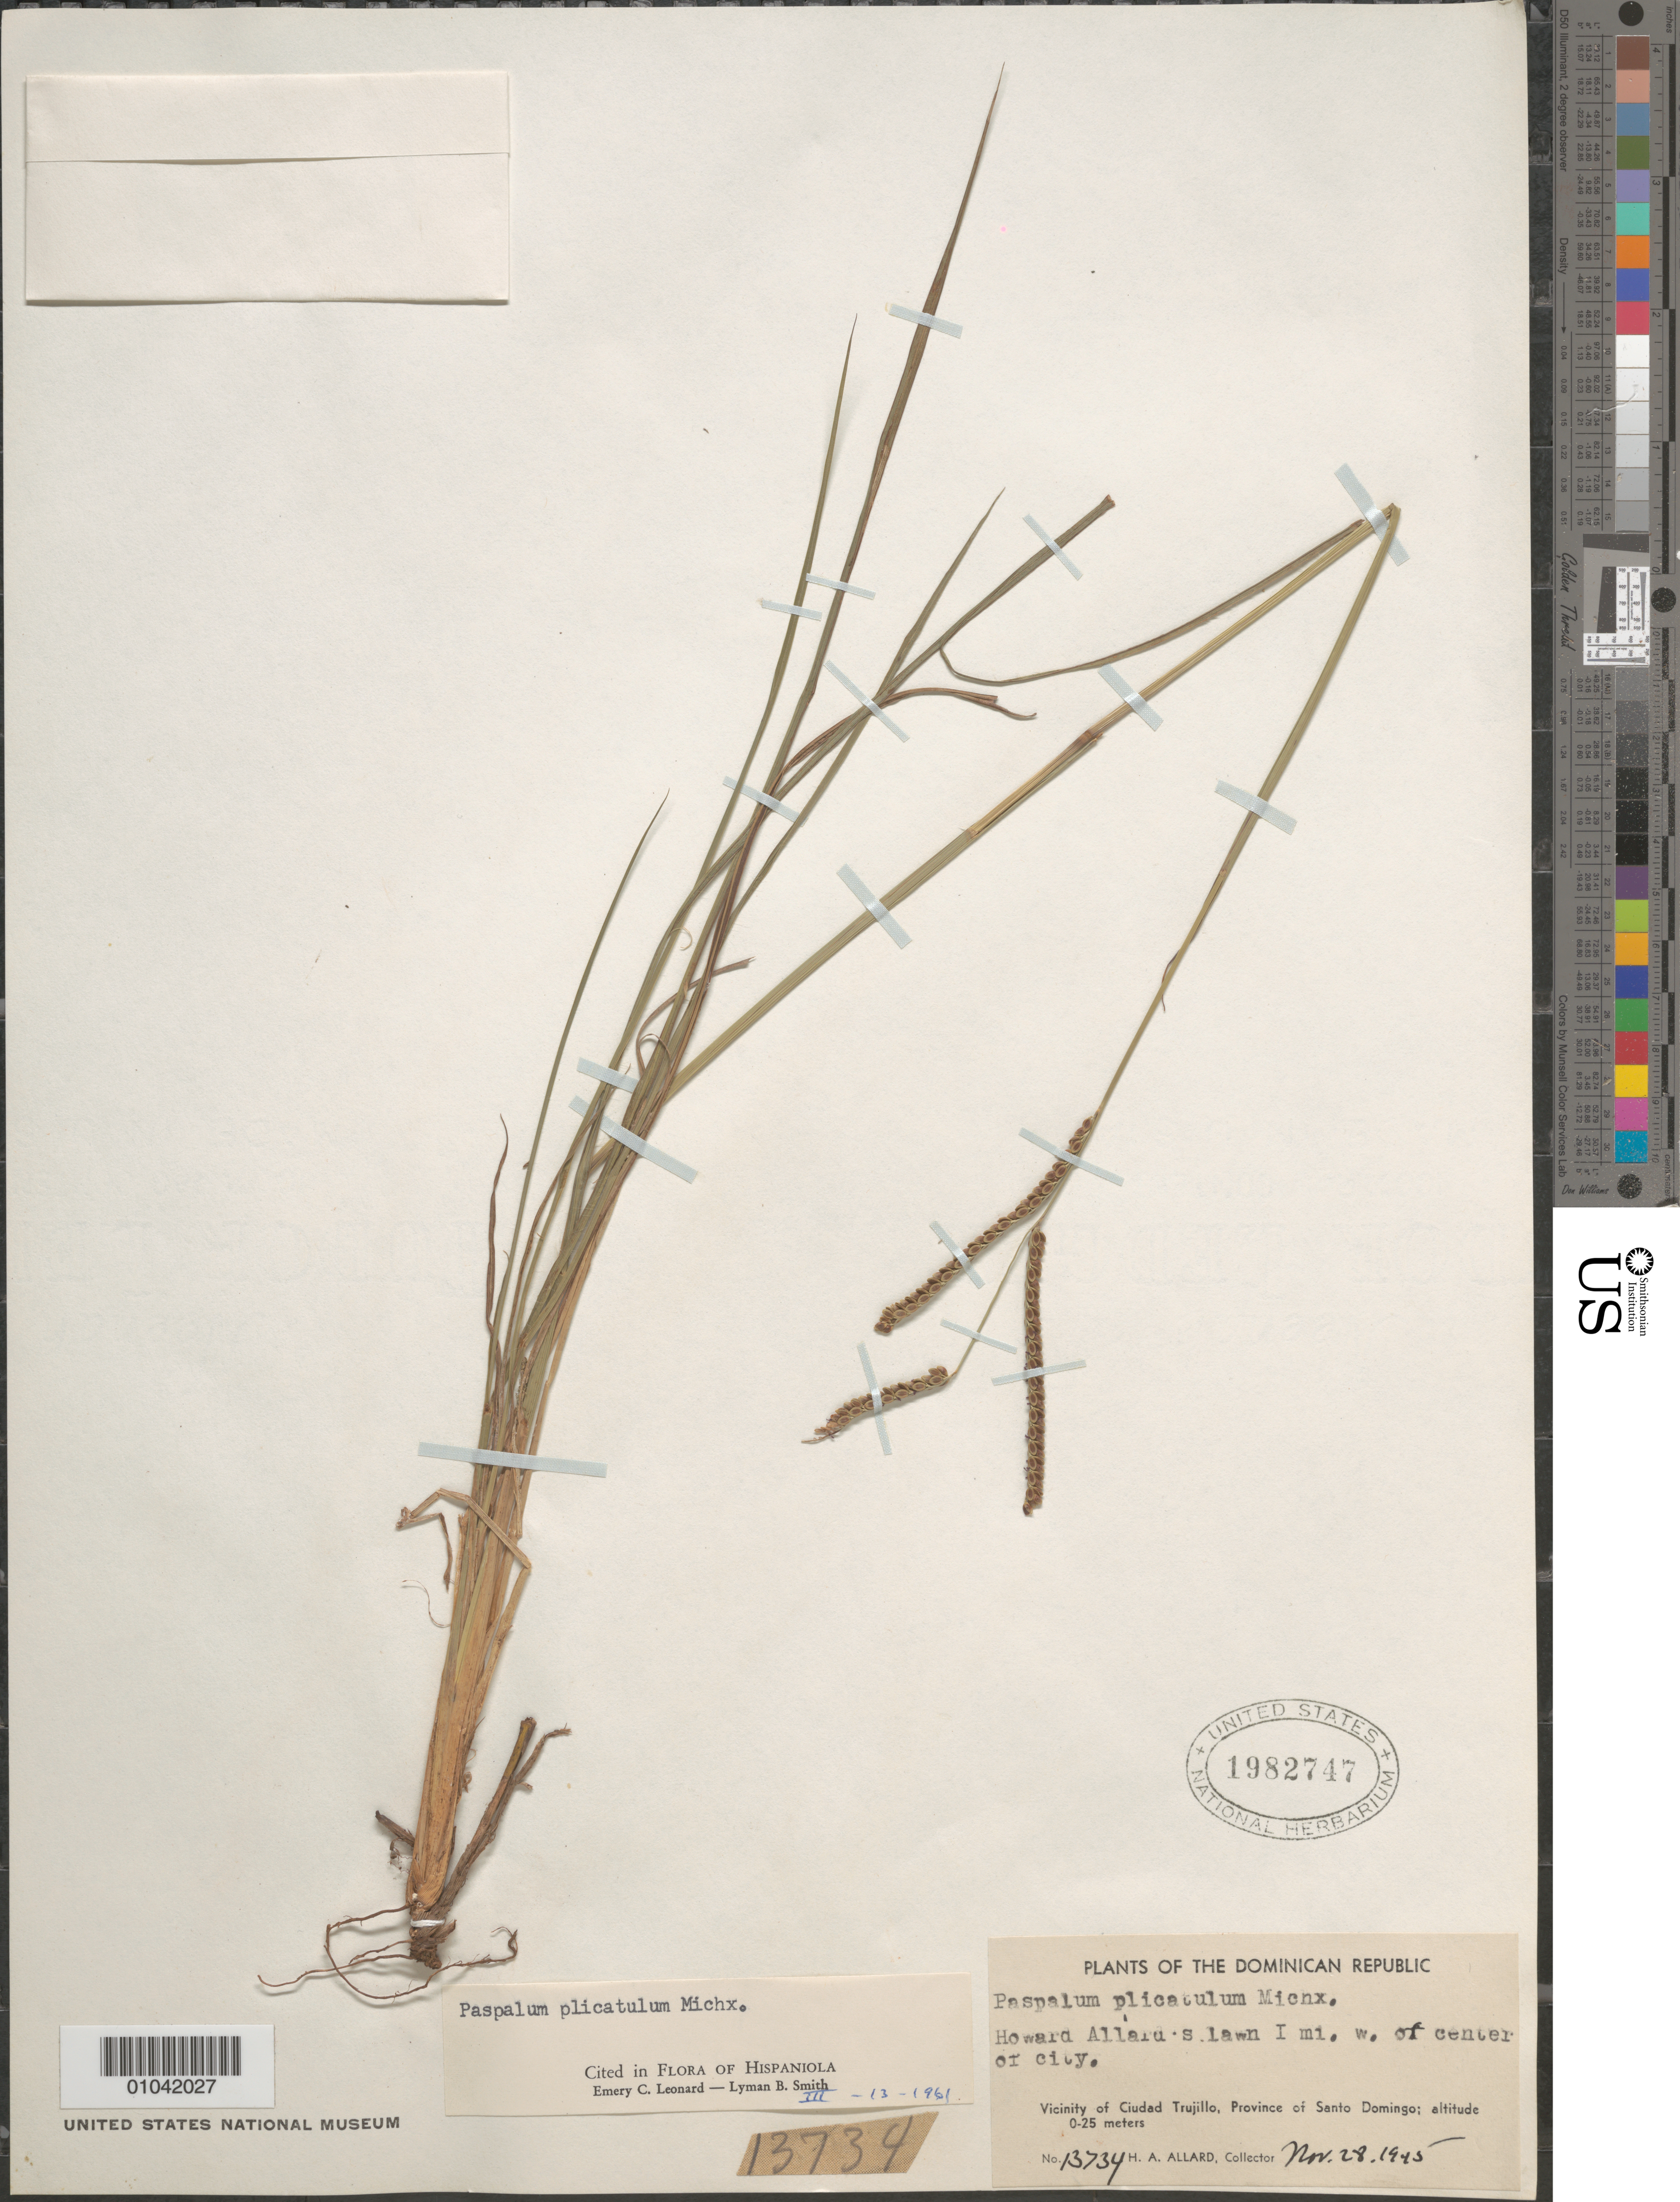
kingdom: Plantae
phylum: Tracheophyta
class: Liliopsida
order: Poales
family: Poaceae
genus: Paspalum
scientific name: Paspalum plicatulum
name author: Michx.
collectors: H. A. Allard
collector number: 13734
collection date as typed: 28 Nov 1945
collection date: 1945-11-28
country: Dominican Republic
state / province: La Vega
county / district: Santo Domingo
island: Hispaniola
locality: Vicinity of Ciudad Trujillo, Howard Allard's lawn 1 mile W of center of city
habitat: on lawn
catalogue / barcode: US 1982747